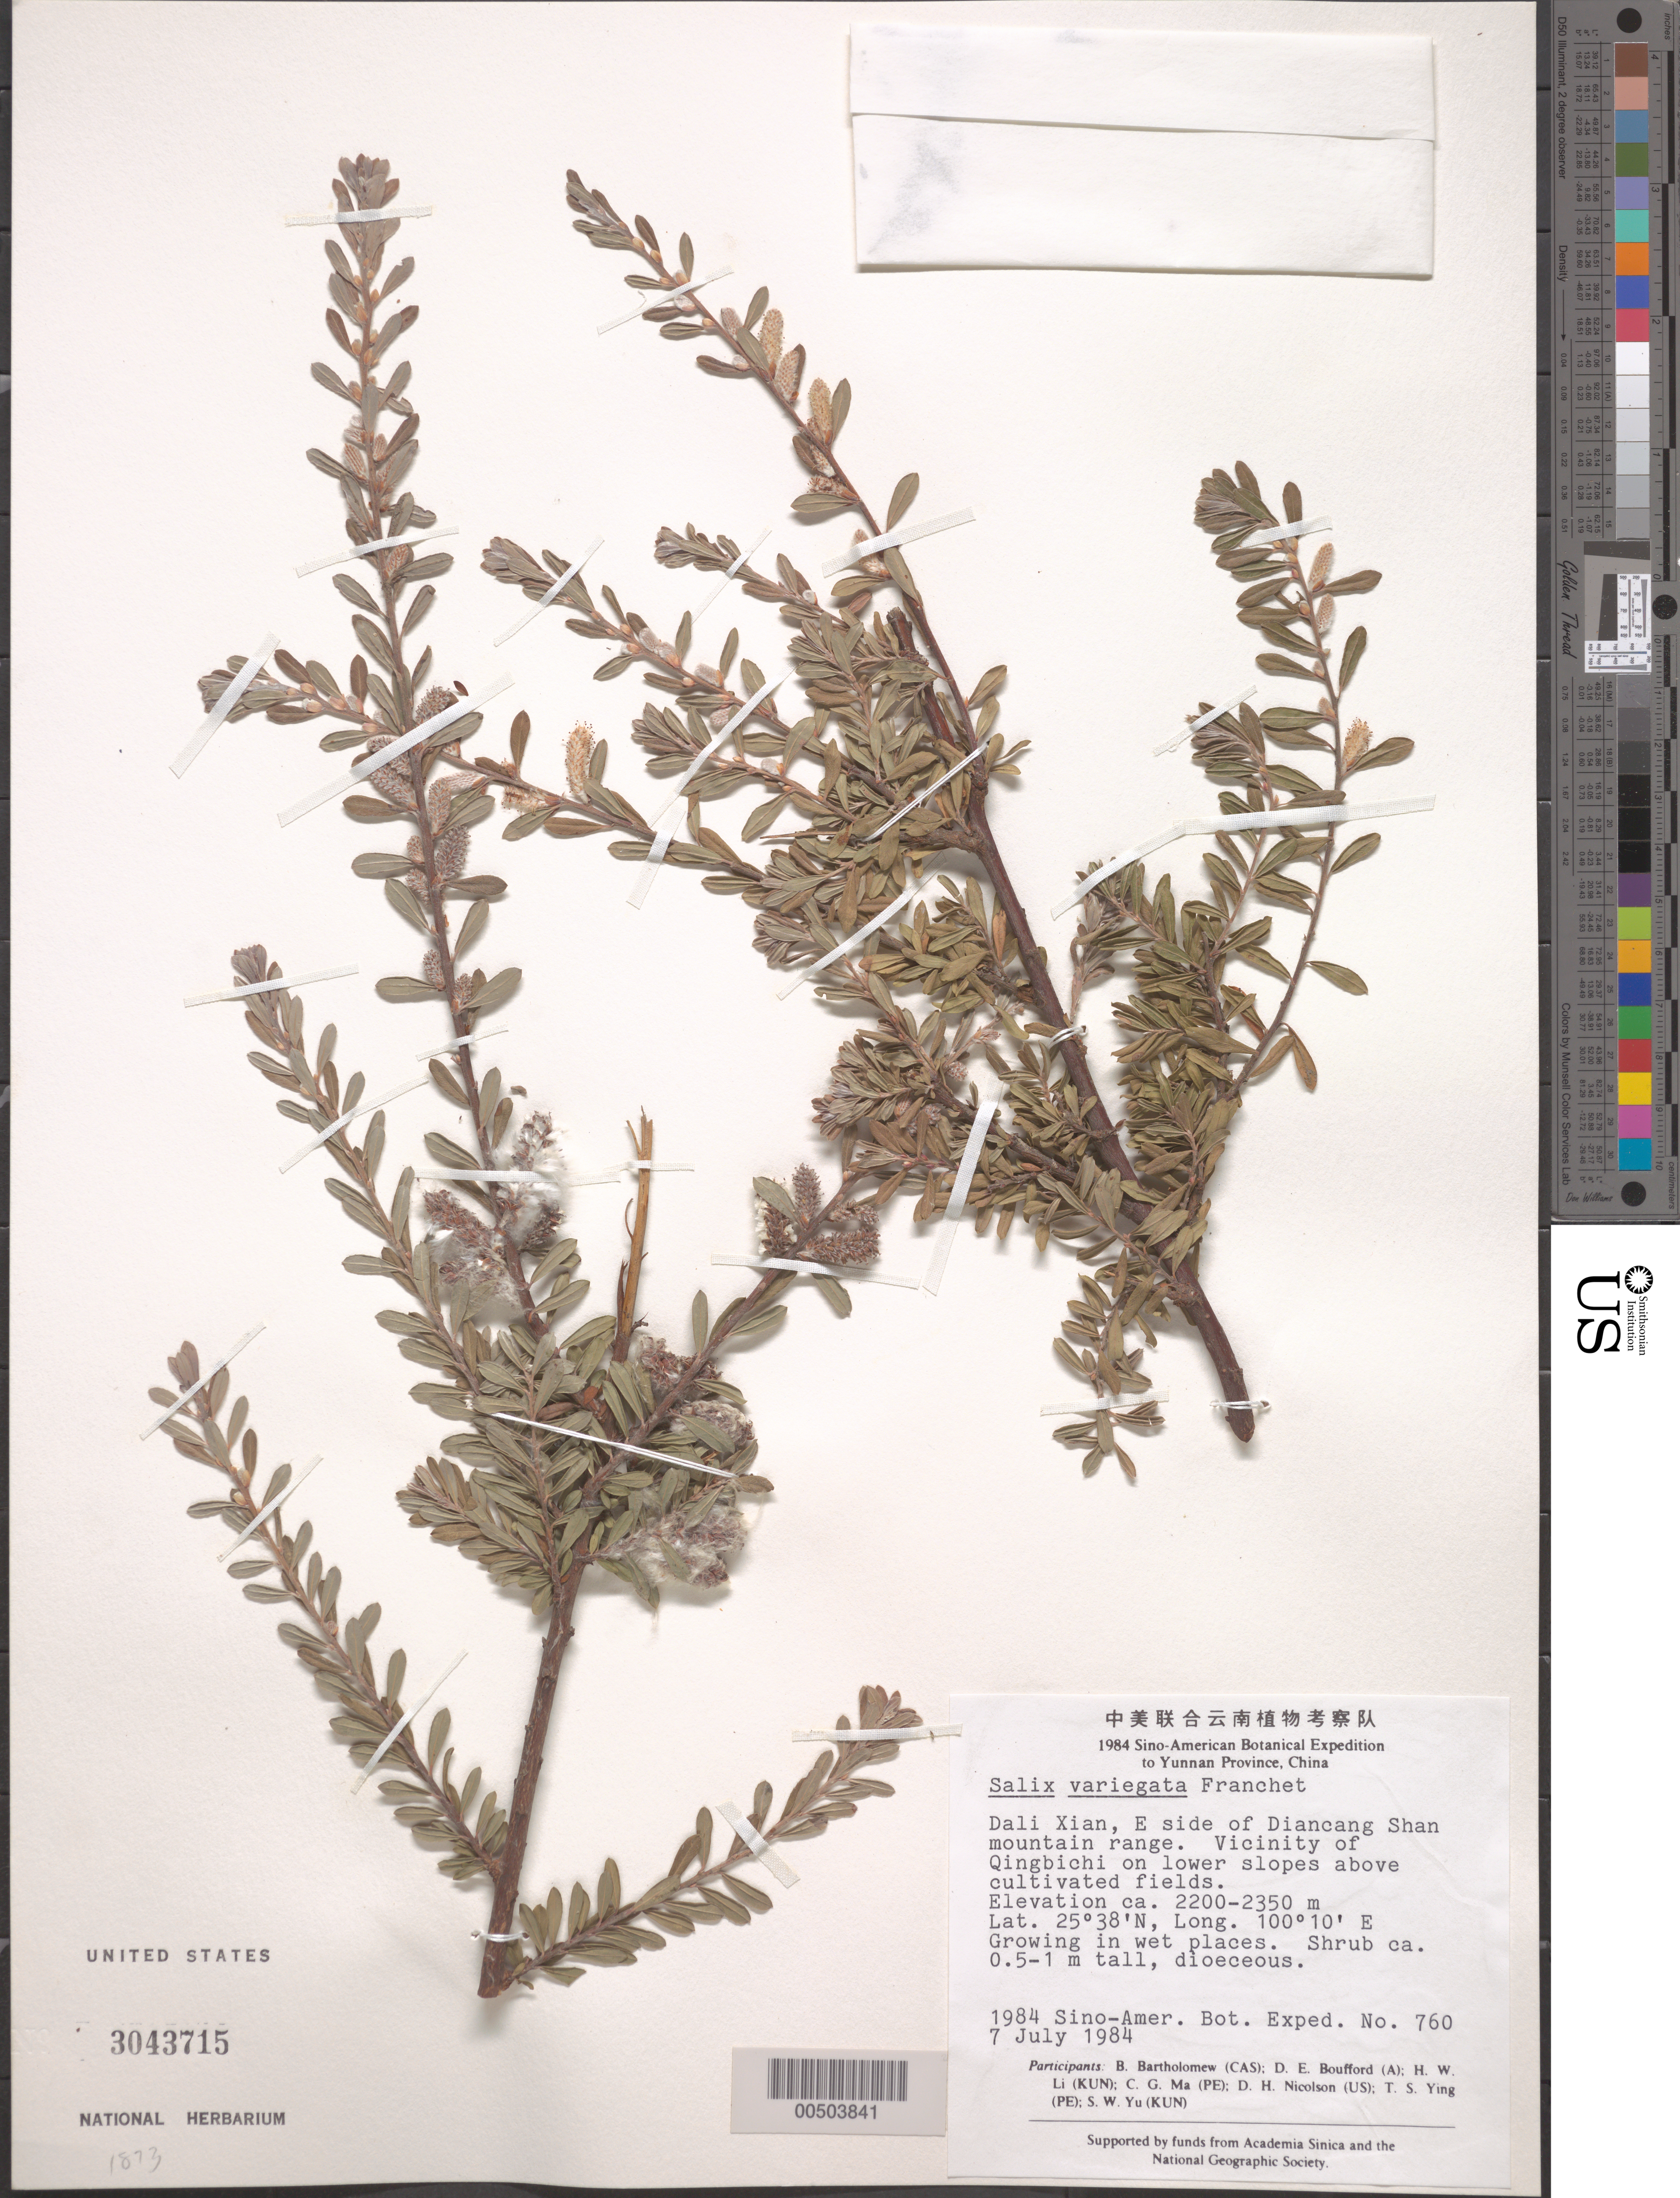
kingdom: Plantae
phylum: Tracheophyta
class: Magnoliopsida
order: Malpighiales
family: Salicaceae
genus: Salix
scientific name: Salix variegata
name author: Franch.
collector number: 760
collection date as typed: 07 Jul 1984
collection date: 1984-07-07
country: China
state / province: Yunnan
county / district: Dali Bai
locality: E side of Diancang Shan mountain range. Vicinity of Qingbichi on lower slopes above cultivated fields.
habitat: Growing in wet places. Shrub ca. 0.5-1 m tall, dioeceous.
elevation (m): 2200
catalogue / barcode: US 3043715